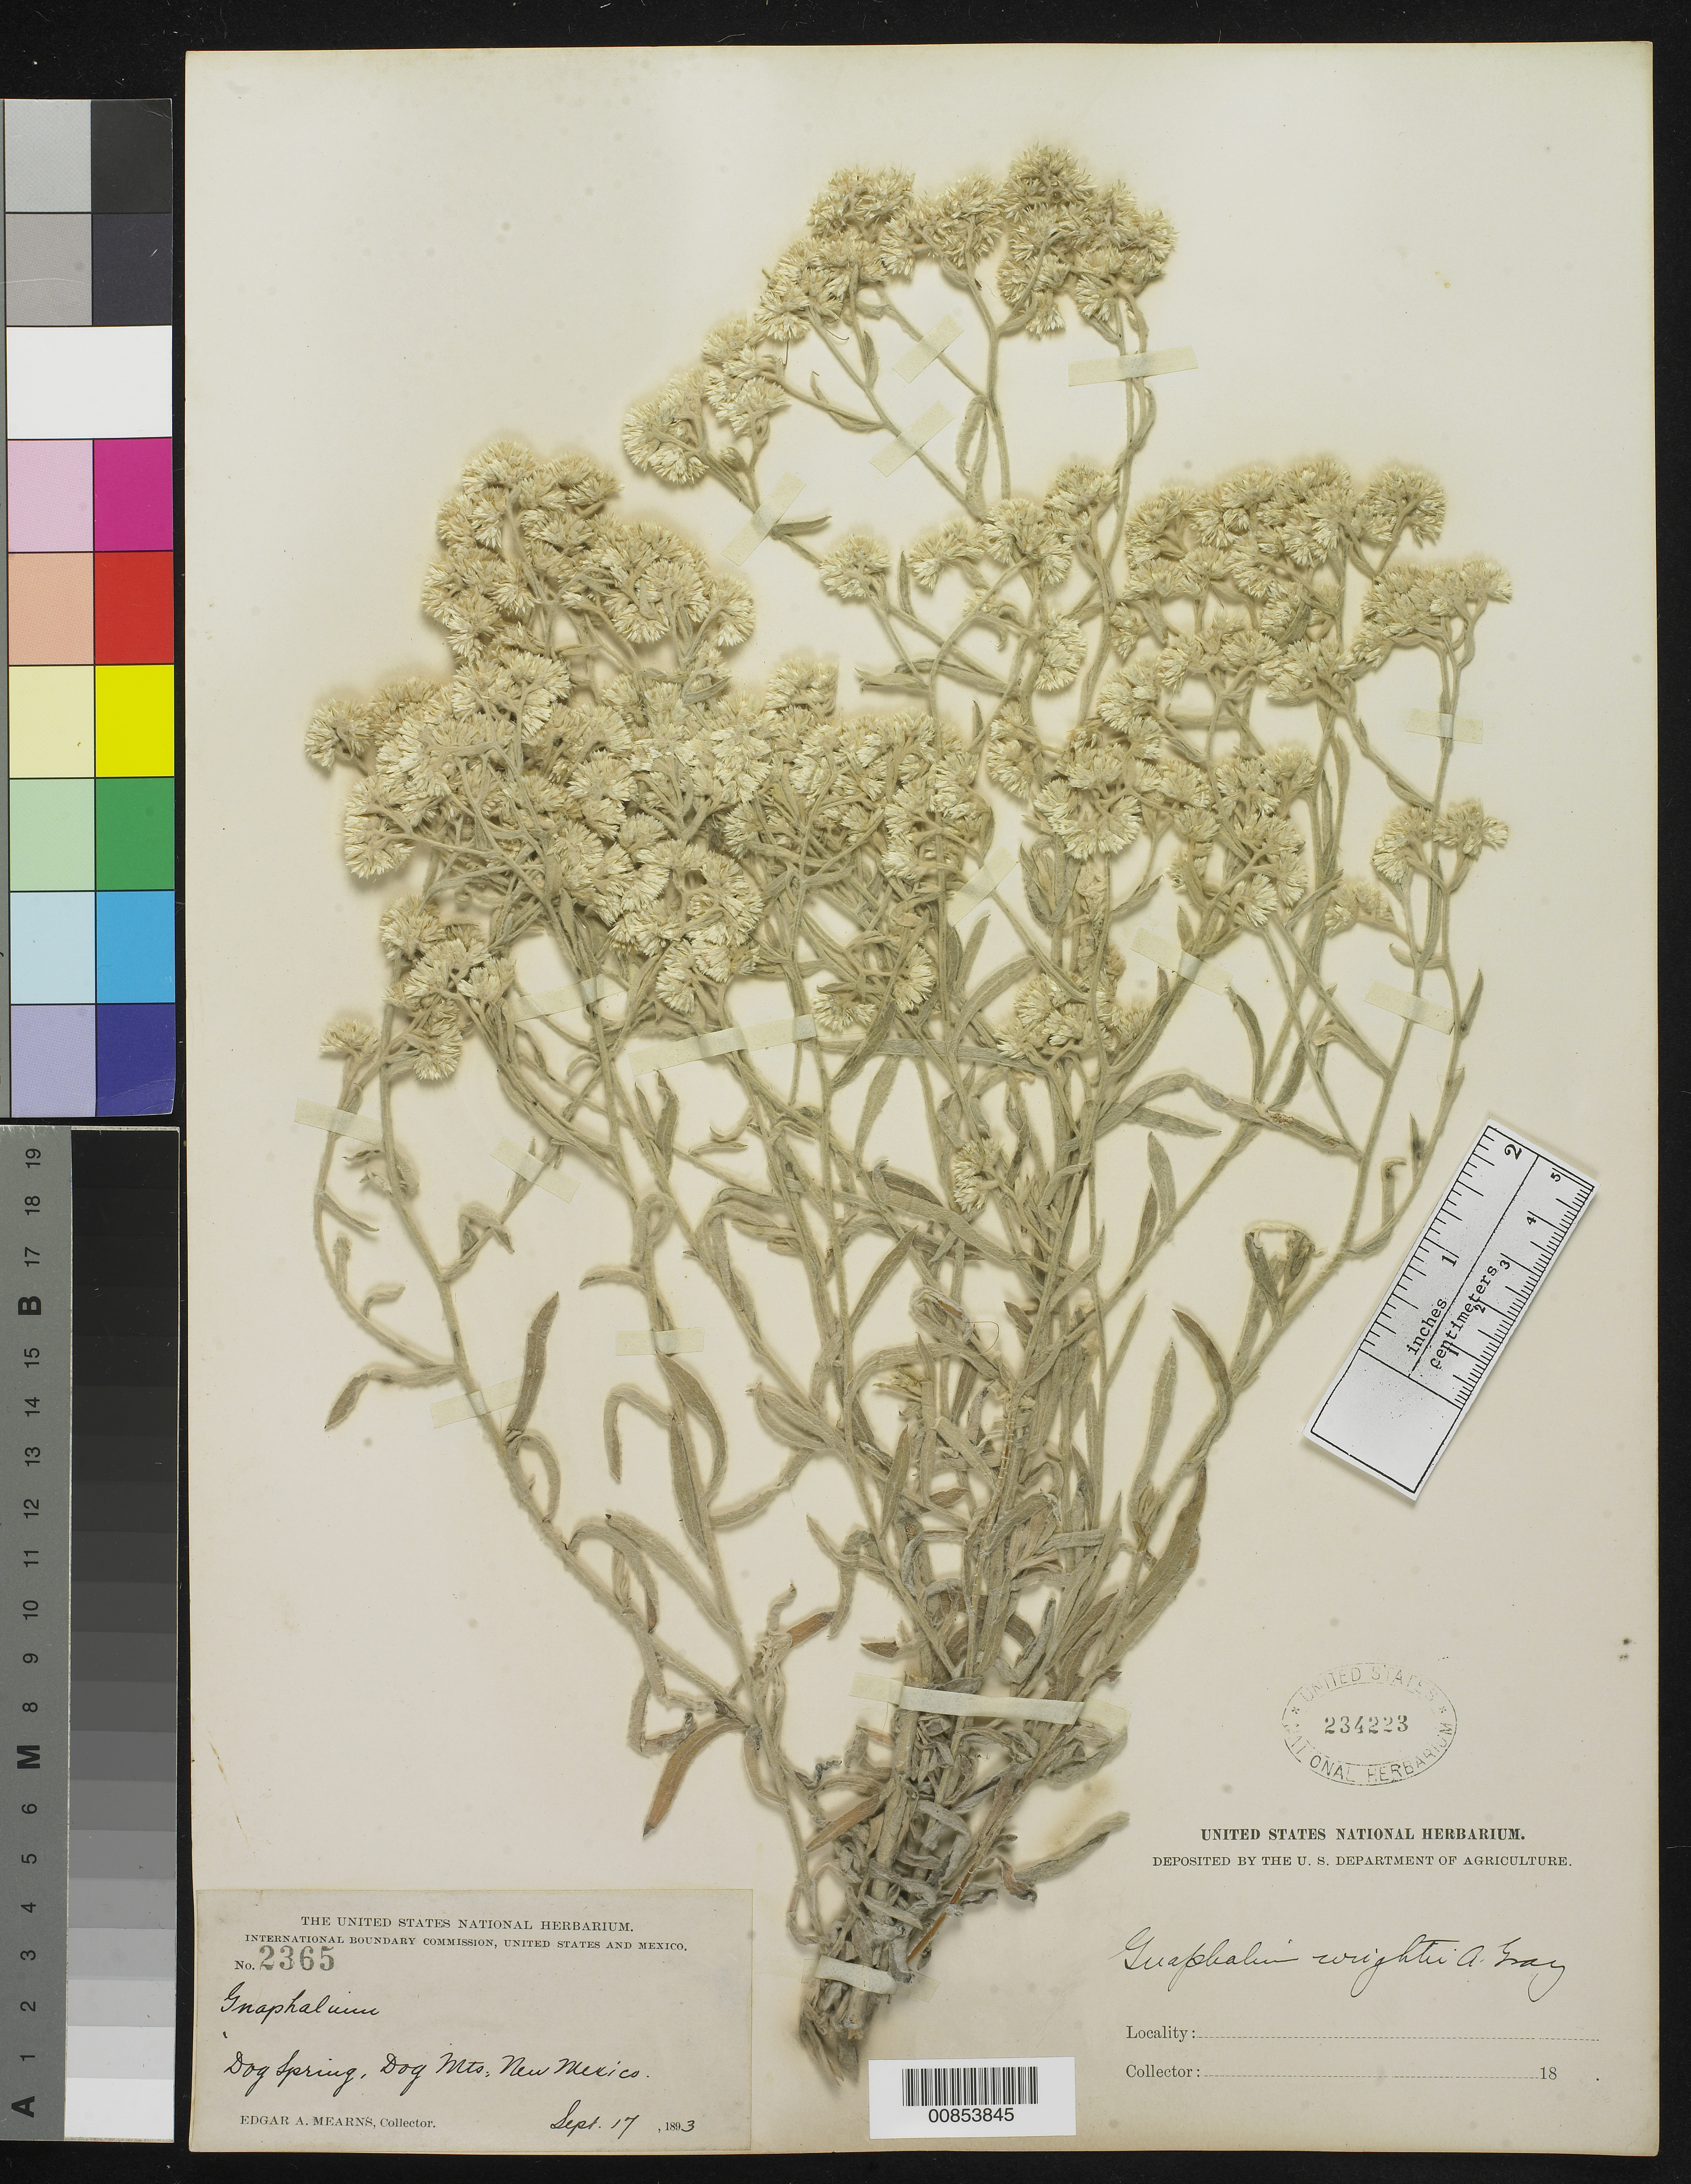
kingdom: Plantae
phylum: Tracheophyta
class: Magnoliopsida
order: Asterales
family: Asteraceae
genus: Gnaphalium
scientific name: Gnaphalium wrightii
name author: A. Gray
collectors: E. A. Mearns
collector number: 2365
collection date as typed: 17 Sep 1893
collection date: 1893-09-17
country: United States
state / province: New Mexico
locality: Dog Spring, Dog Mts., New Mexico.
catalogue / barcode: US 234223